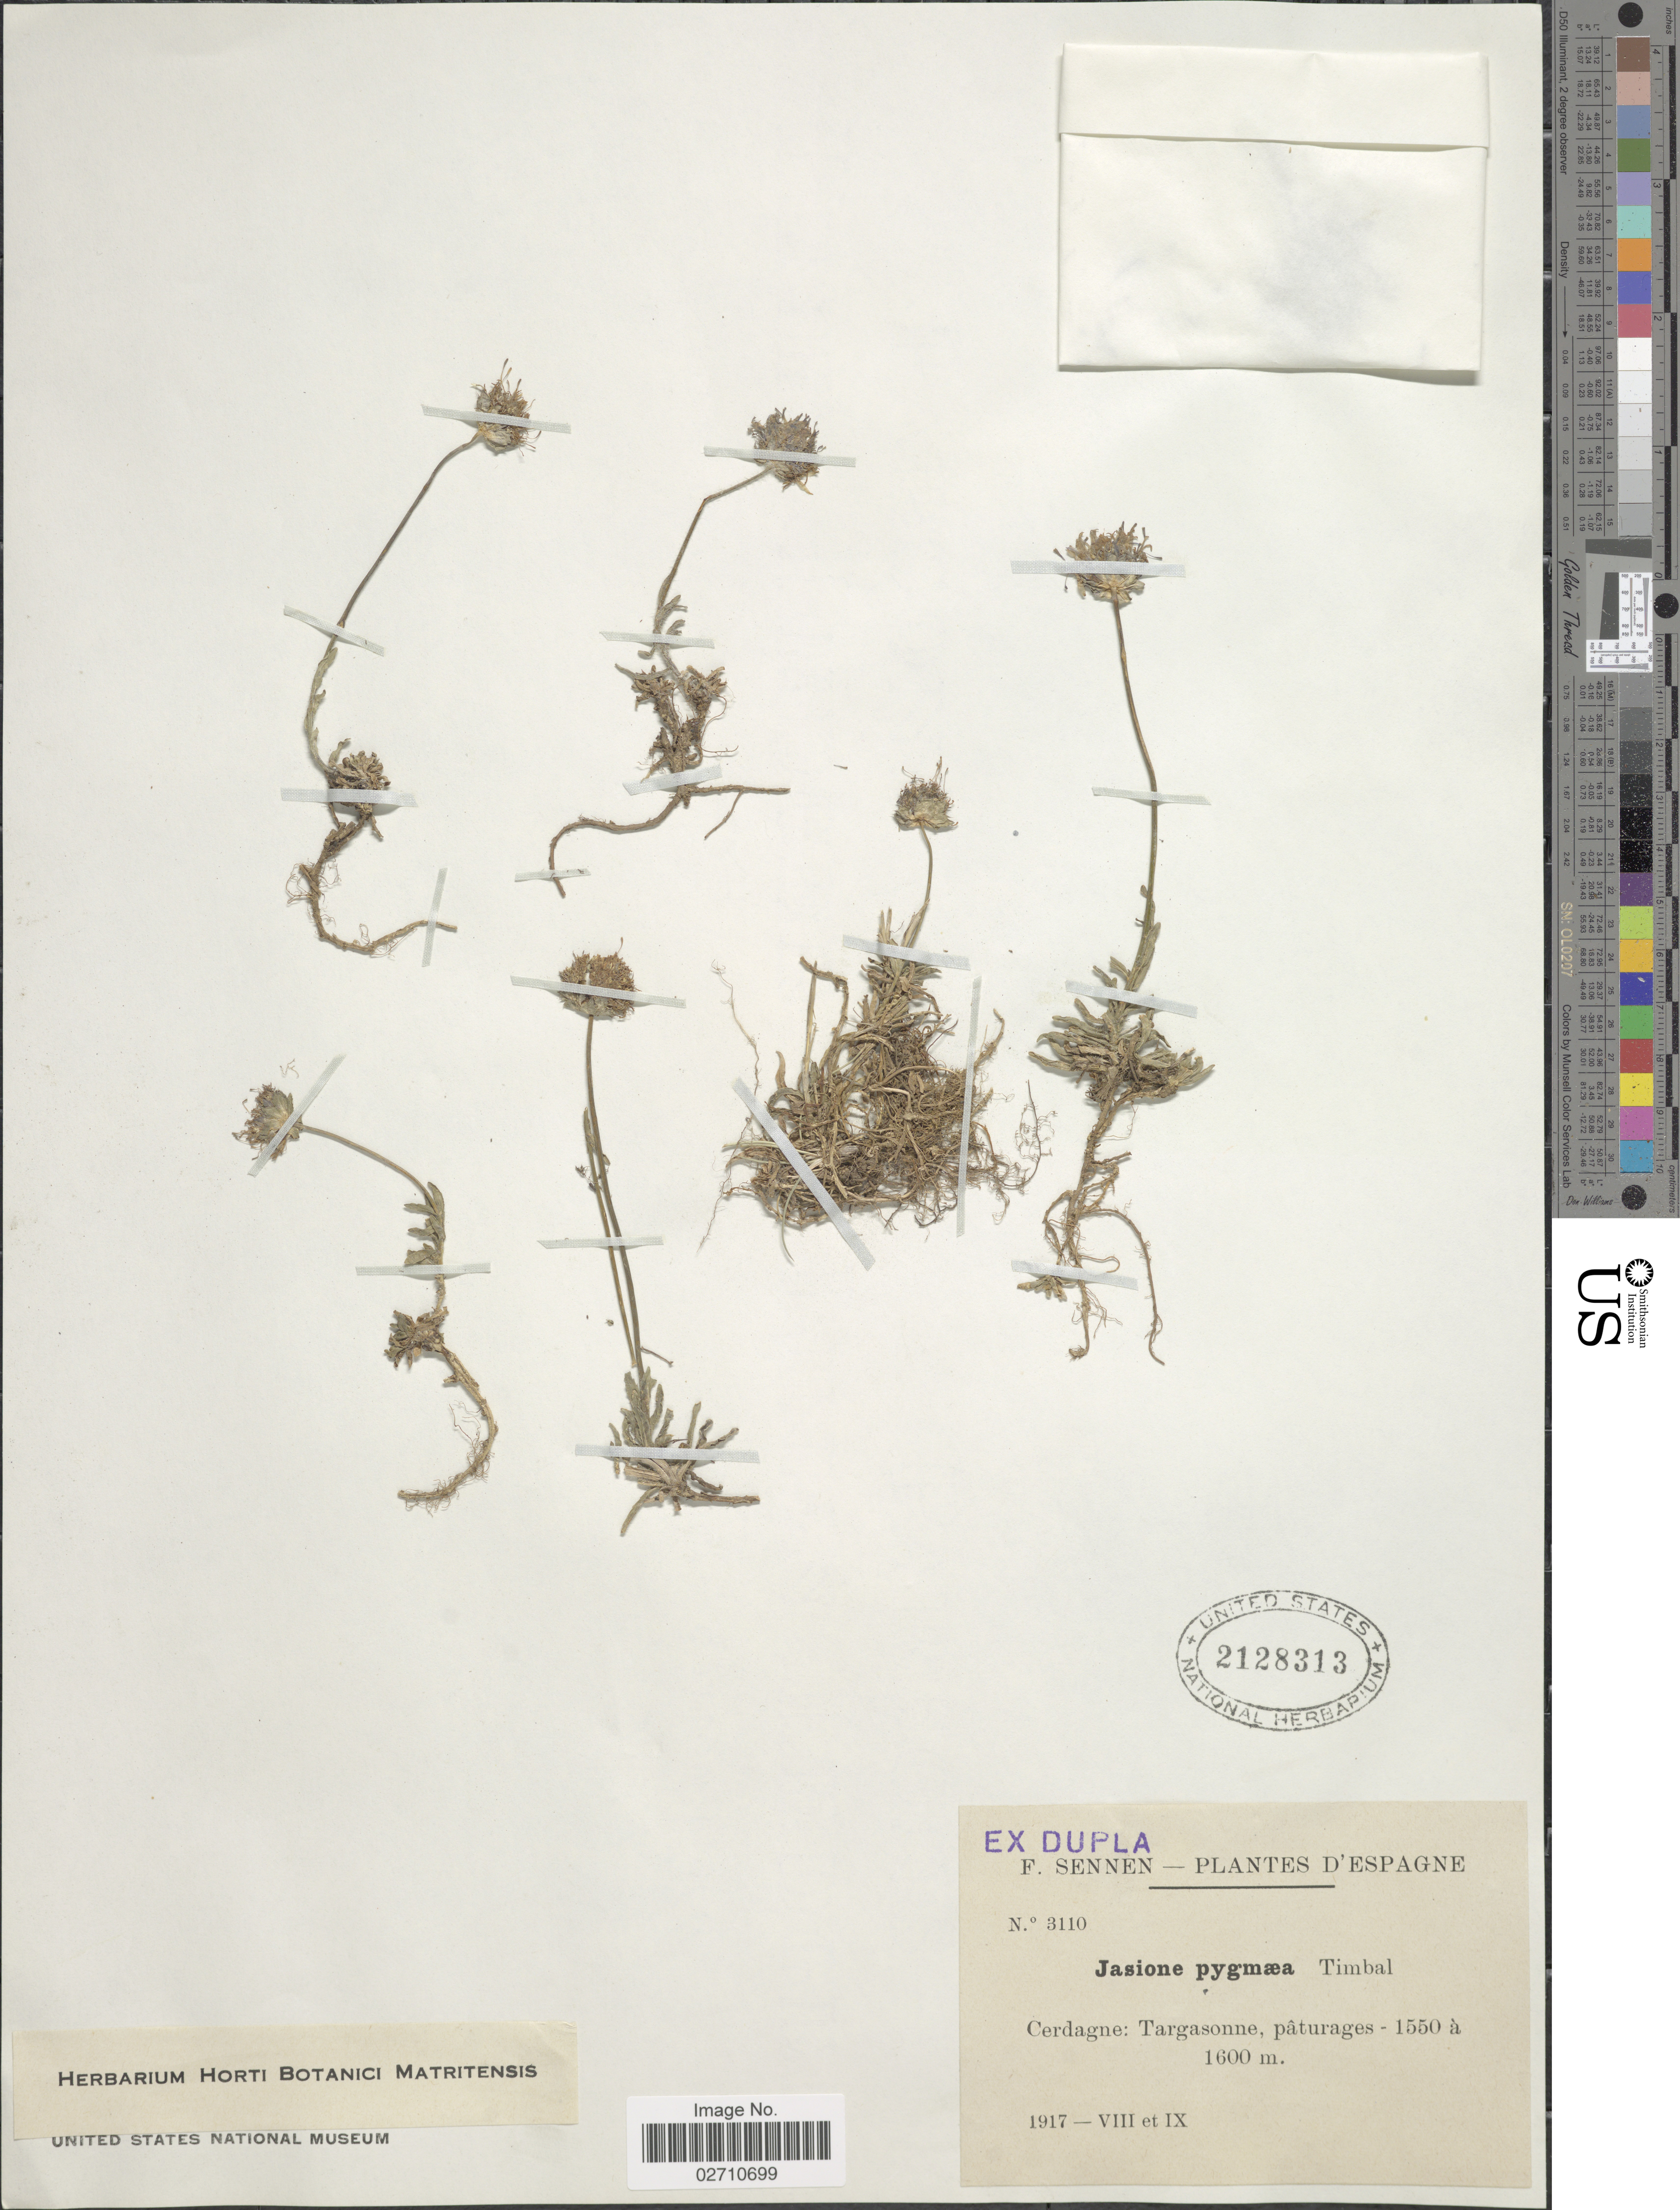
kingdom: Plantae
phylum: Tracheophyta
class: Magnoliopsida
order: Asterales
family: Campanulaceae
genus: Jasione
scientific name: Jasione pygmaea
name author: (Gren. & Godr.) Timb.-Lagr.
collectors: E. Sennen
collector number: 3110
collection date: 1917-08/1917-09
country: Spain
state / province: Islas Baleares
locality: D'Espagne, Cerdagne: Targasonne, paturages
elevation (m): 1550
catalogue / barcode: US 2128313